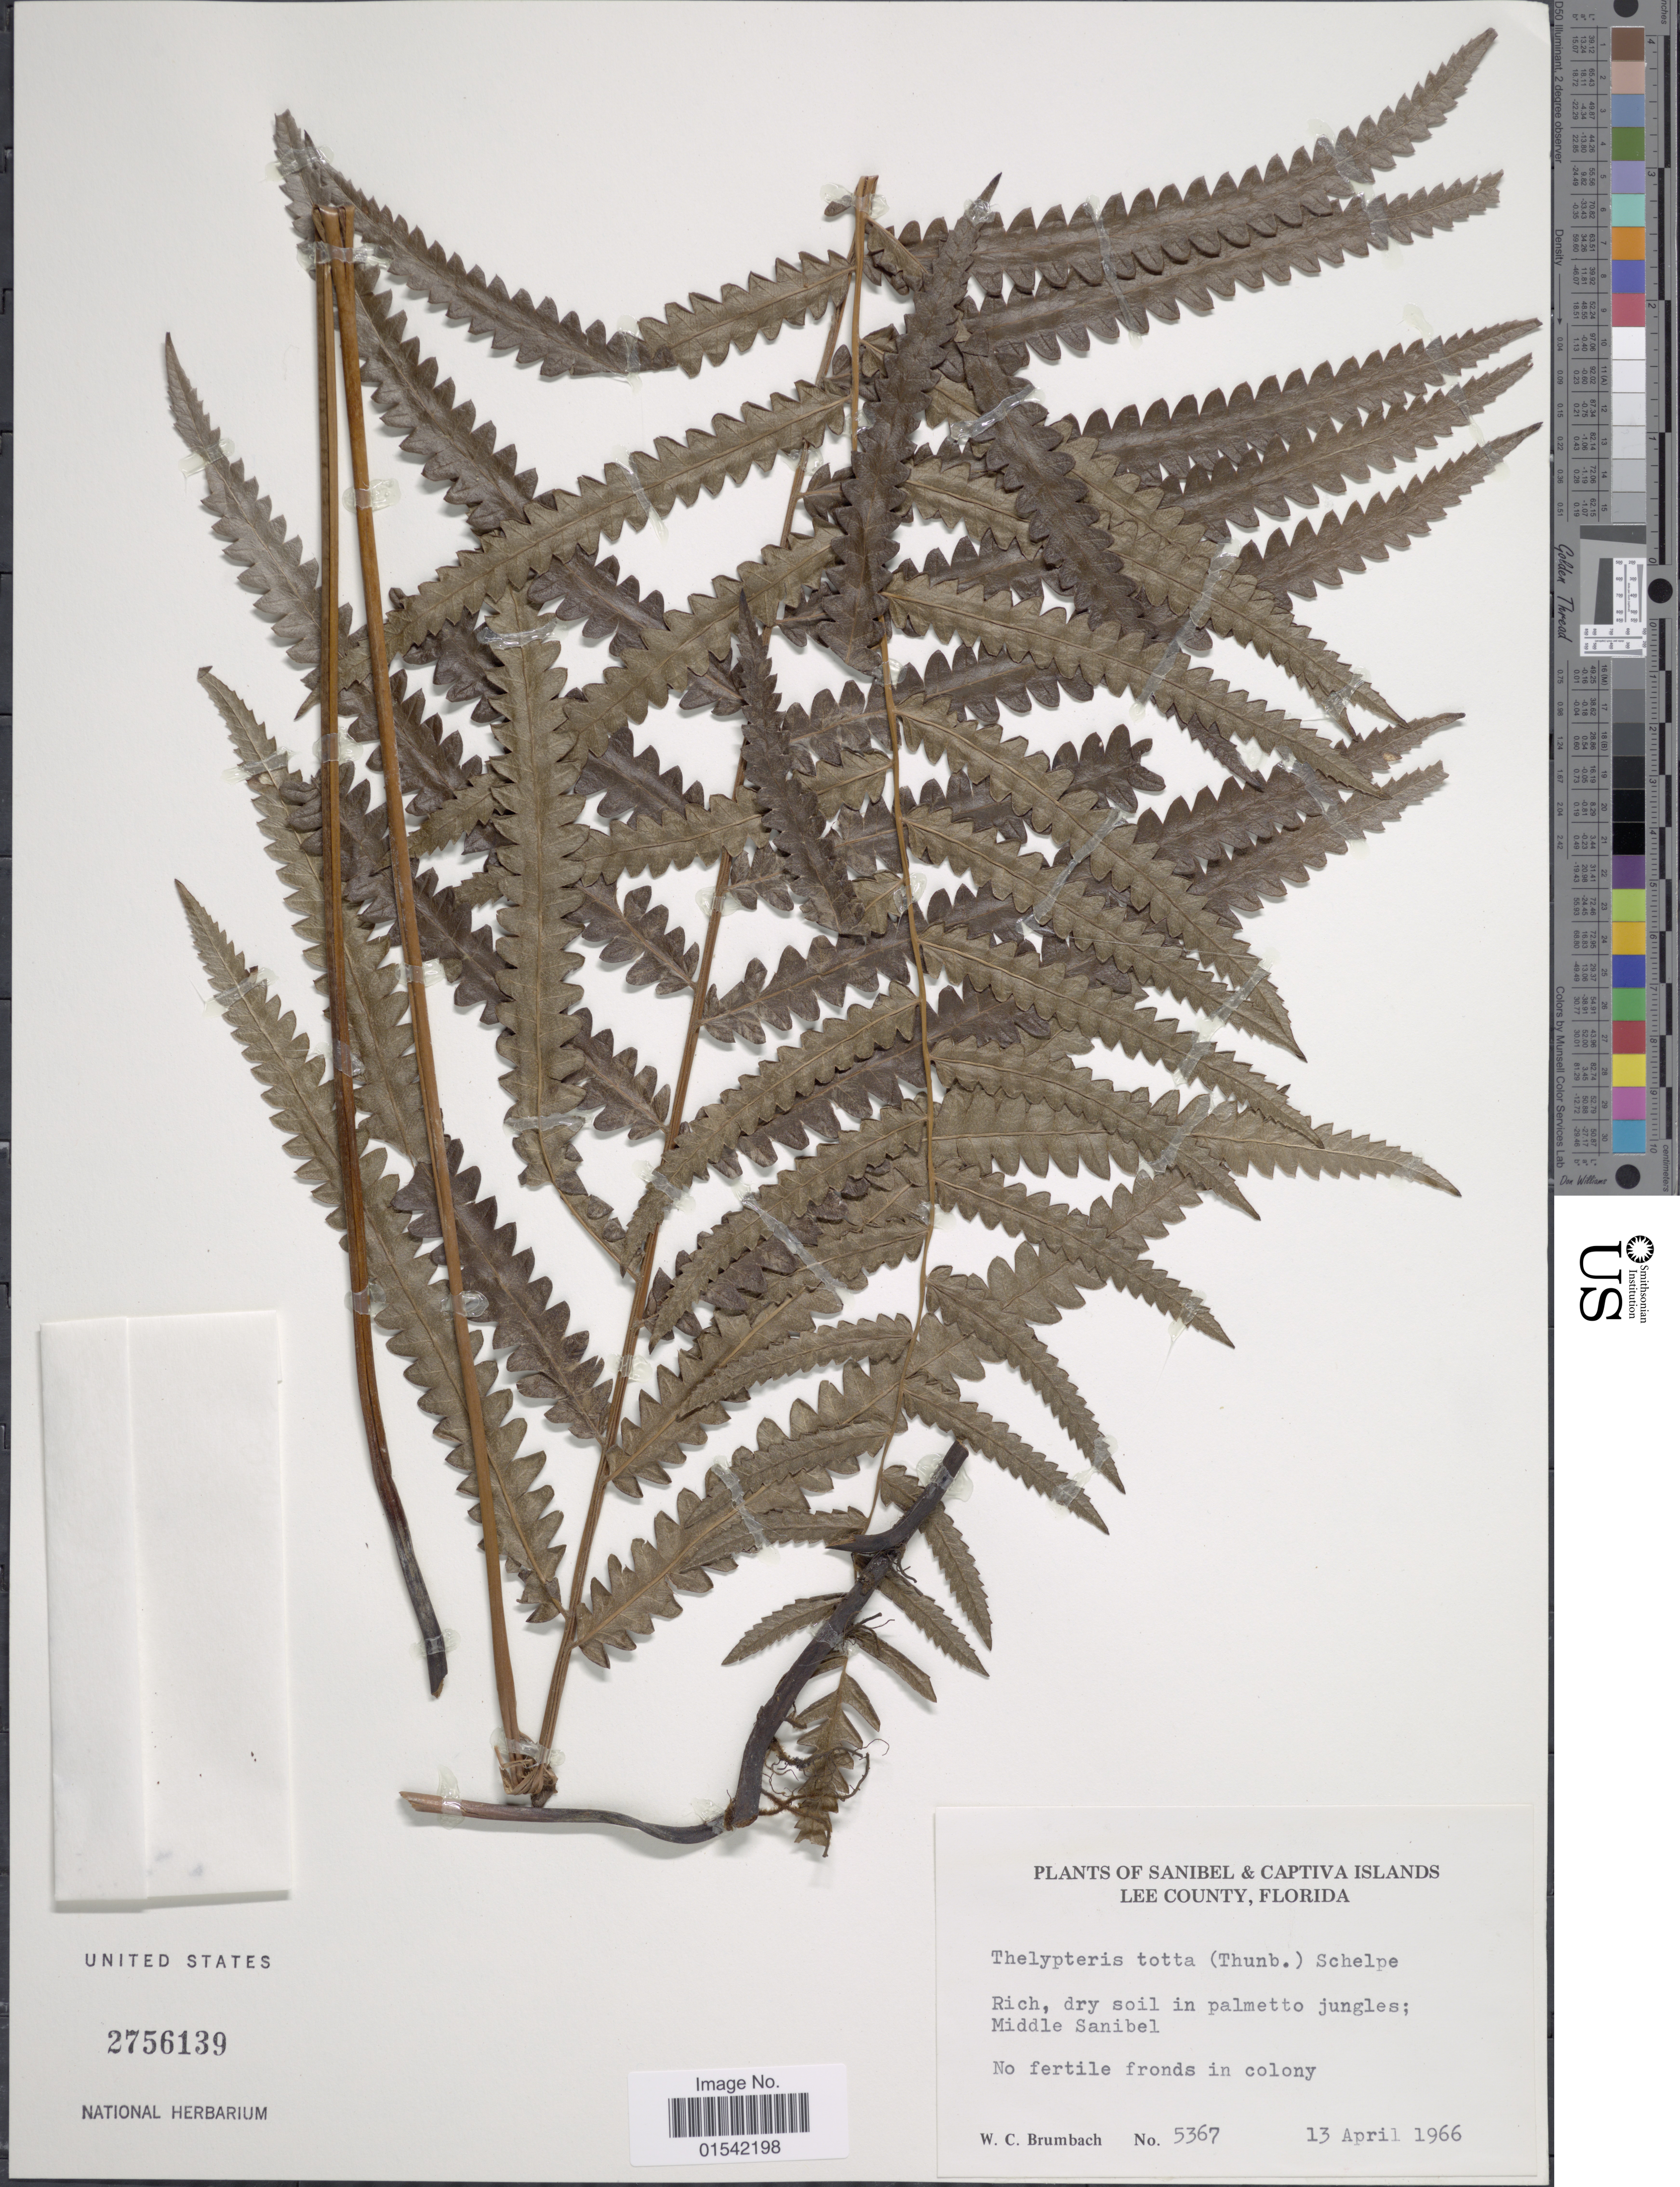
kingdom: Plantae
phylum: Tracheophyta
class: Polypodiopsida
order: Polypodiales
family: Thelypteridaceae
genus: Cyclosorus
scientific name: Cyclosorus interruptus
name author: (Willd.) H. Itô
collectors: W. C. Brumbach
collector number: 5367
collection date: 1966-04-13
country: United States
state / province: Florida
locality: Sanibel & Captiva Islands Lee County, Middle Sanibel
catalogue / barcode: US 2756139